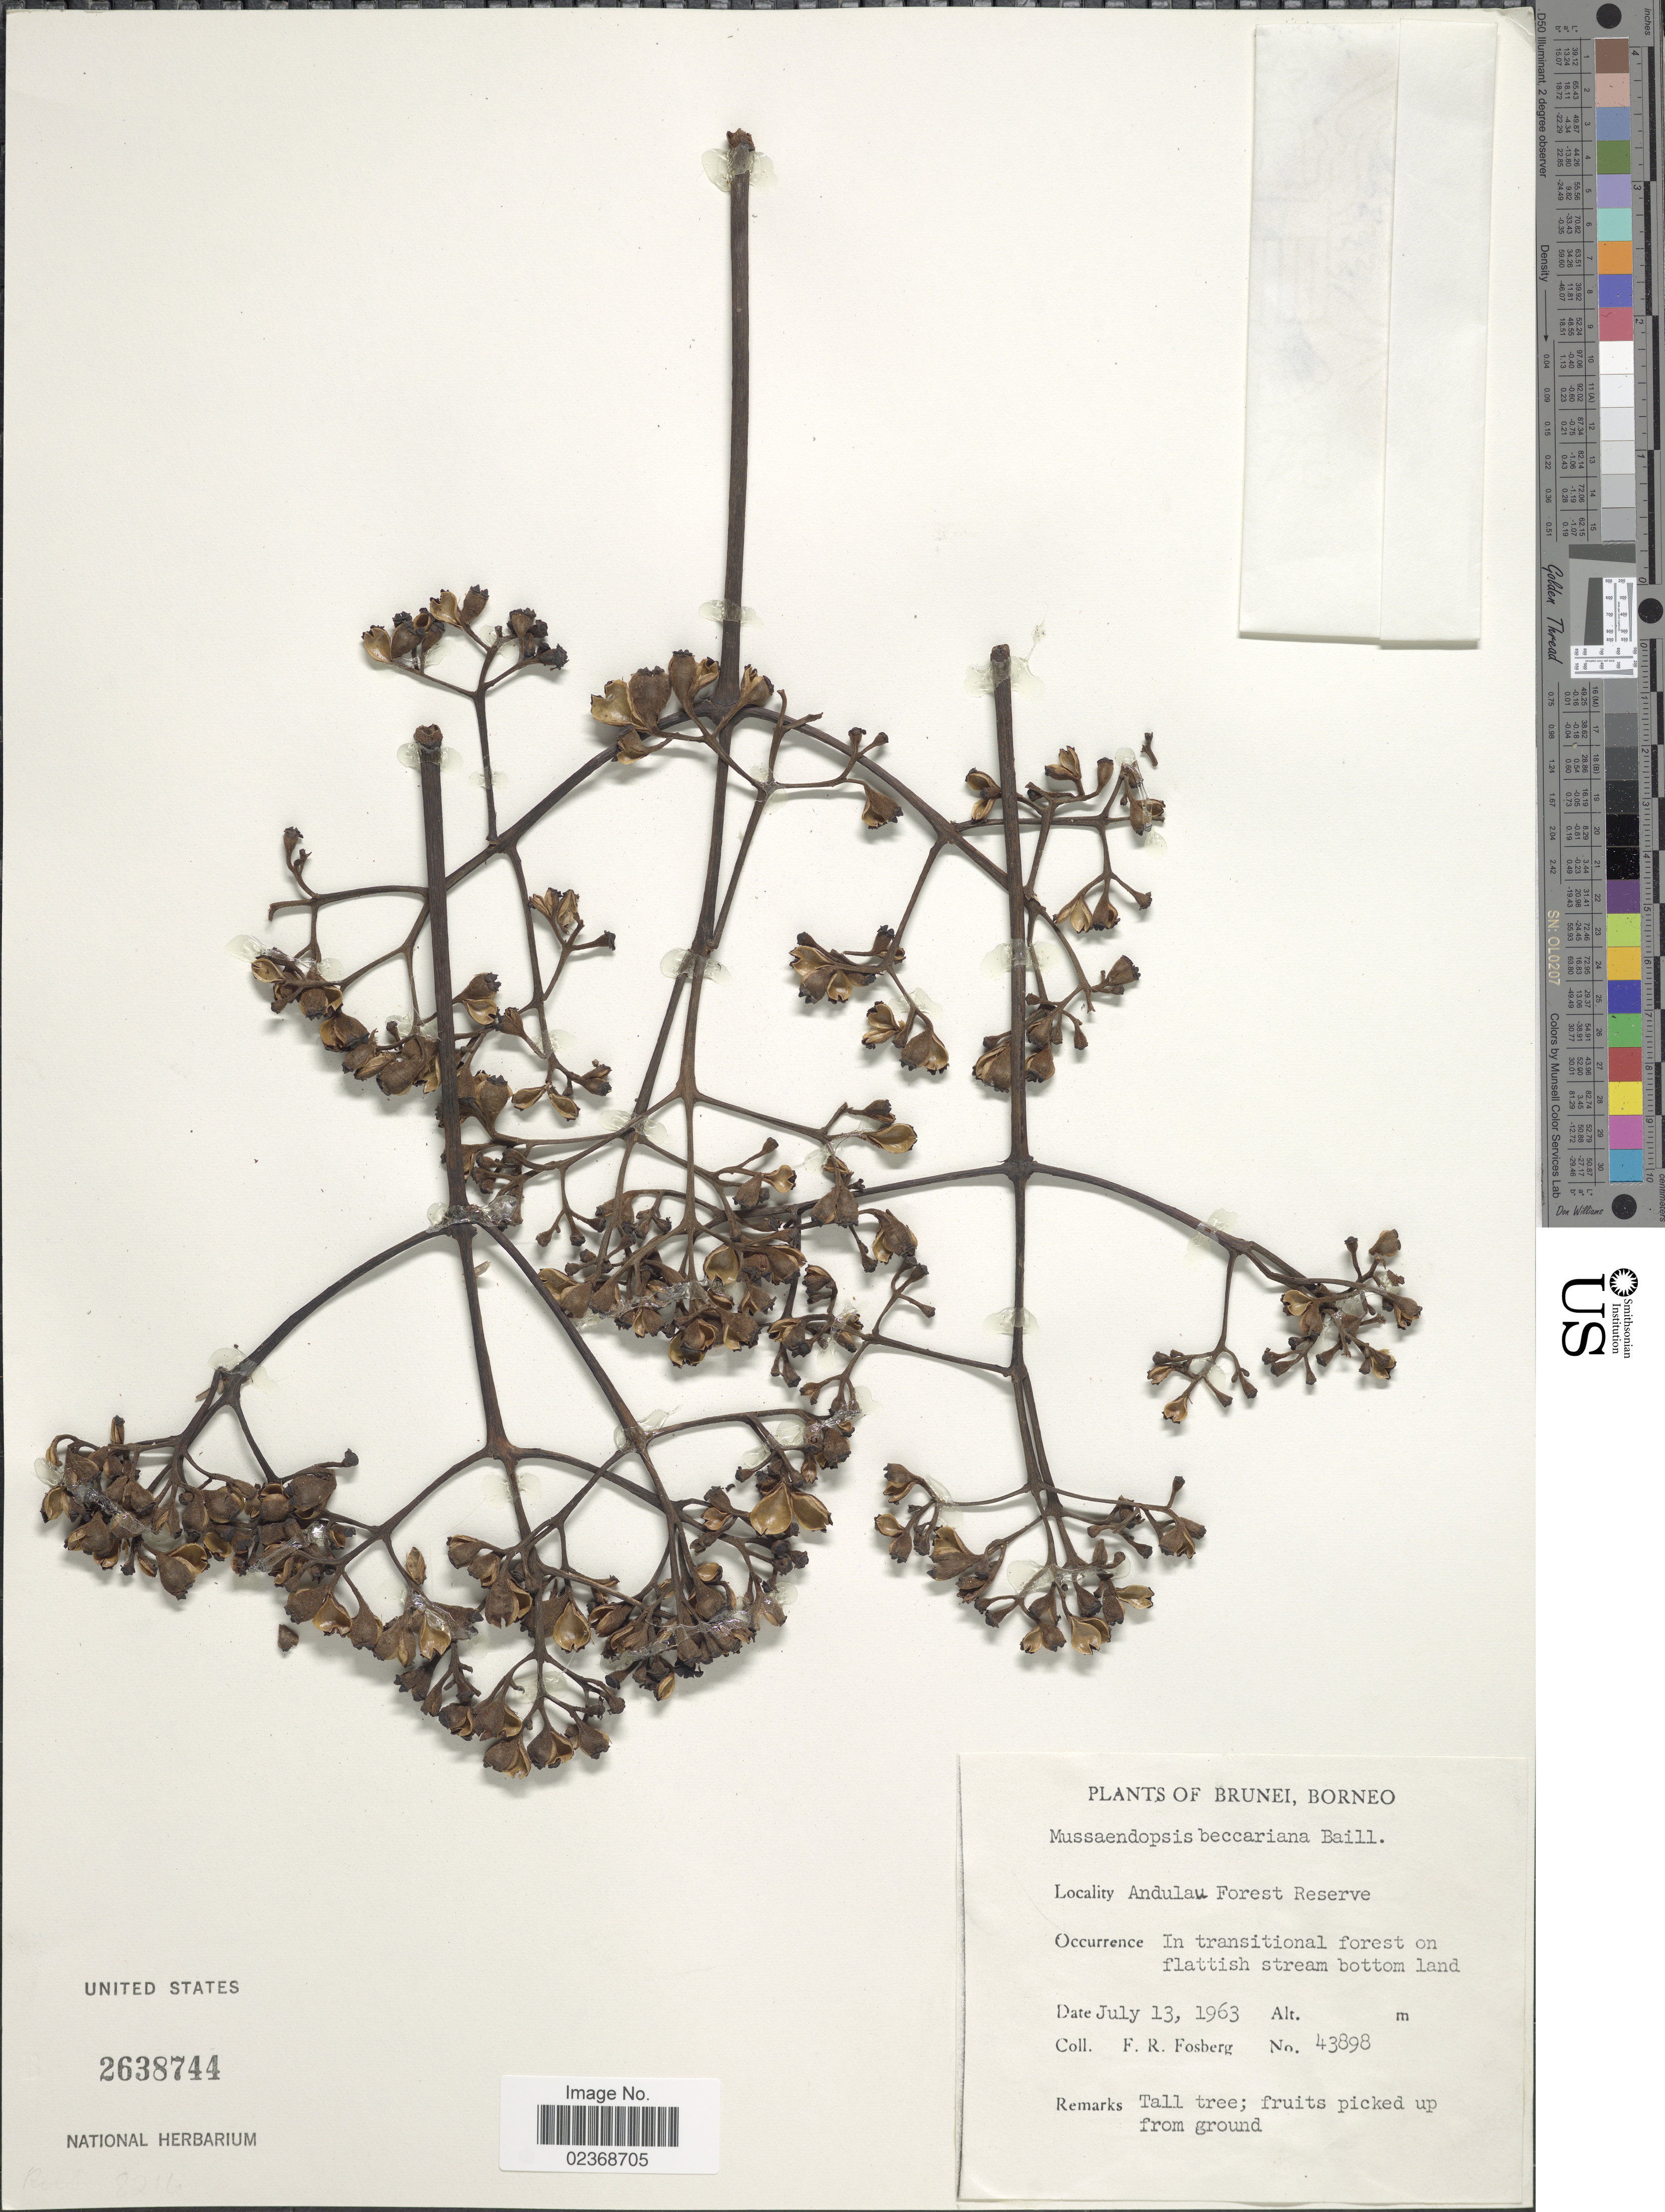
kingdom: Plantae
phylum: Tracheophyta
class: Magnoliopsida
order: Gentianales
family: Rubiaceae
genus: Mussaendopsis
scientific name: Mussaendopsis beccariana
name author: Baill.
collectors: F. R. Fosberg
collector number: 43898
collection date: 1963-07-13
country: Brunei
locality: Brunei, Borneo, Andulau Forest Reserve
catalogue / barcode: US 2638744